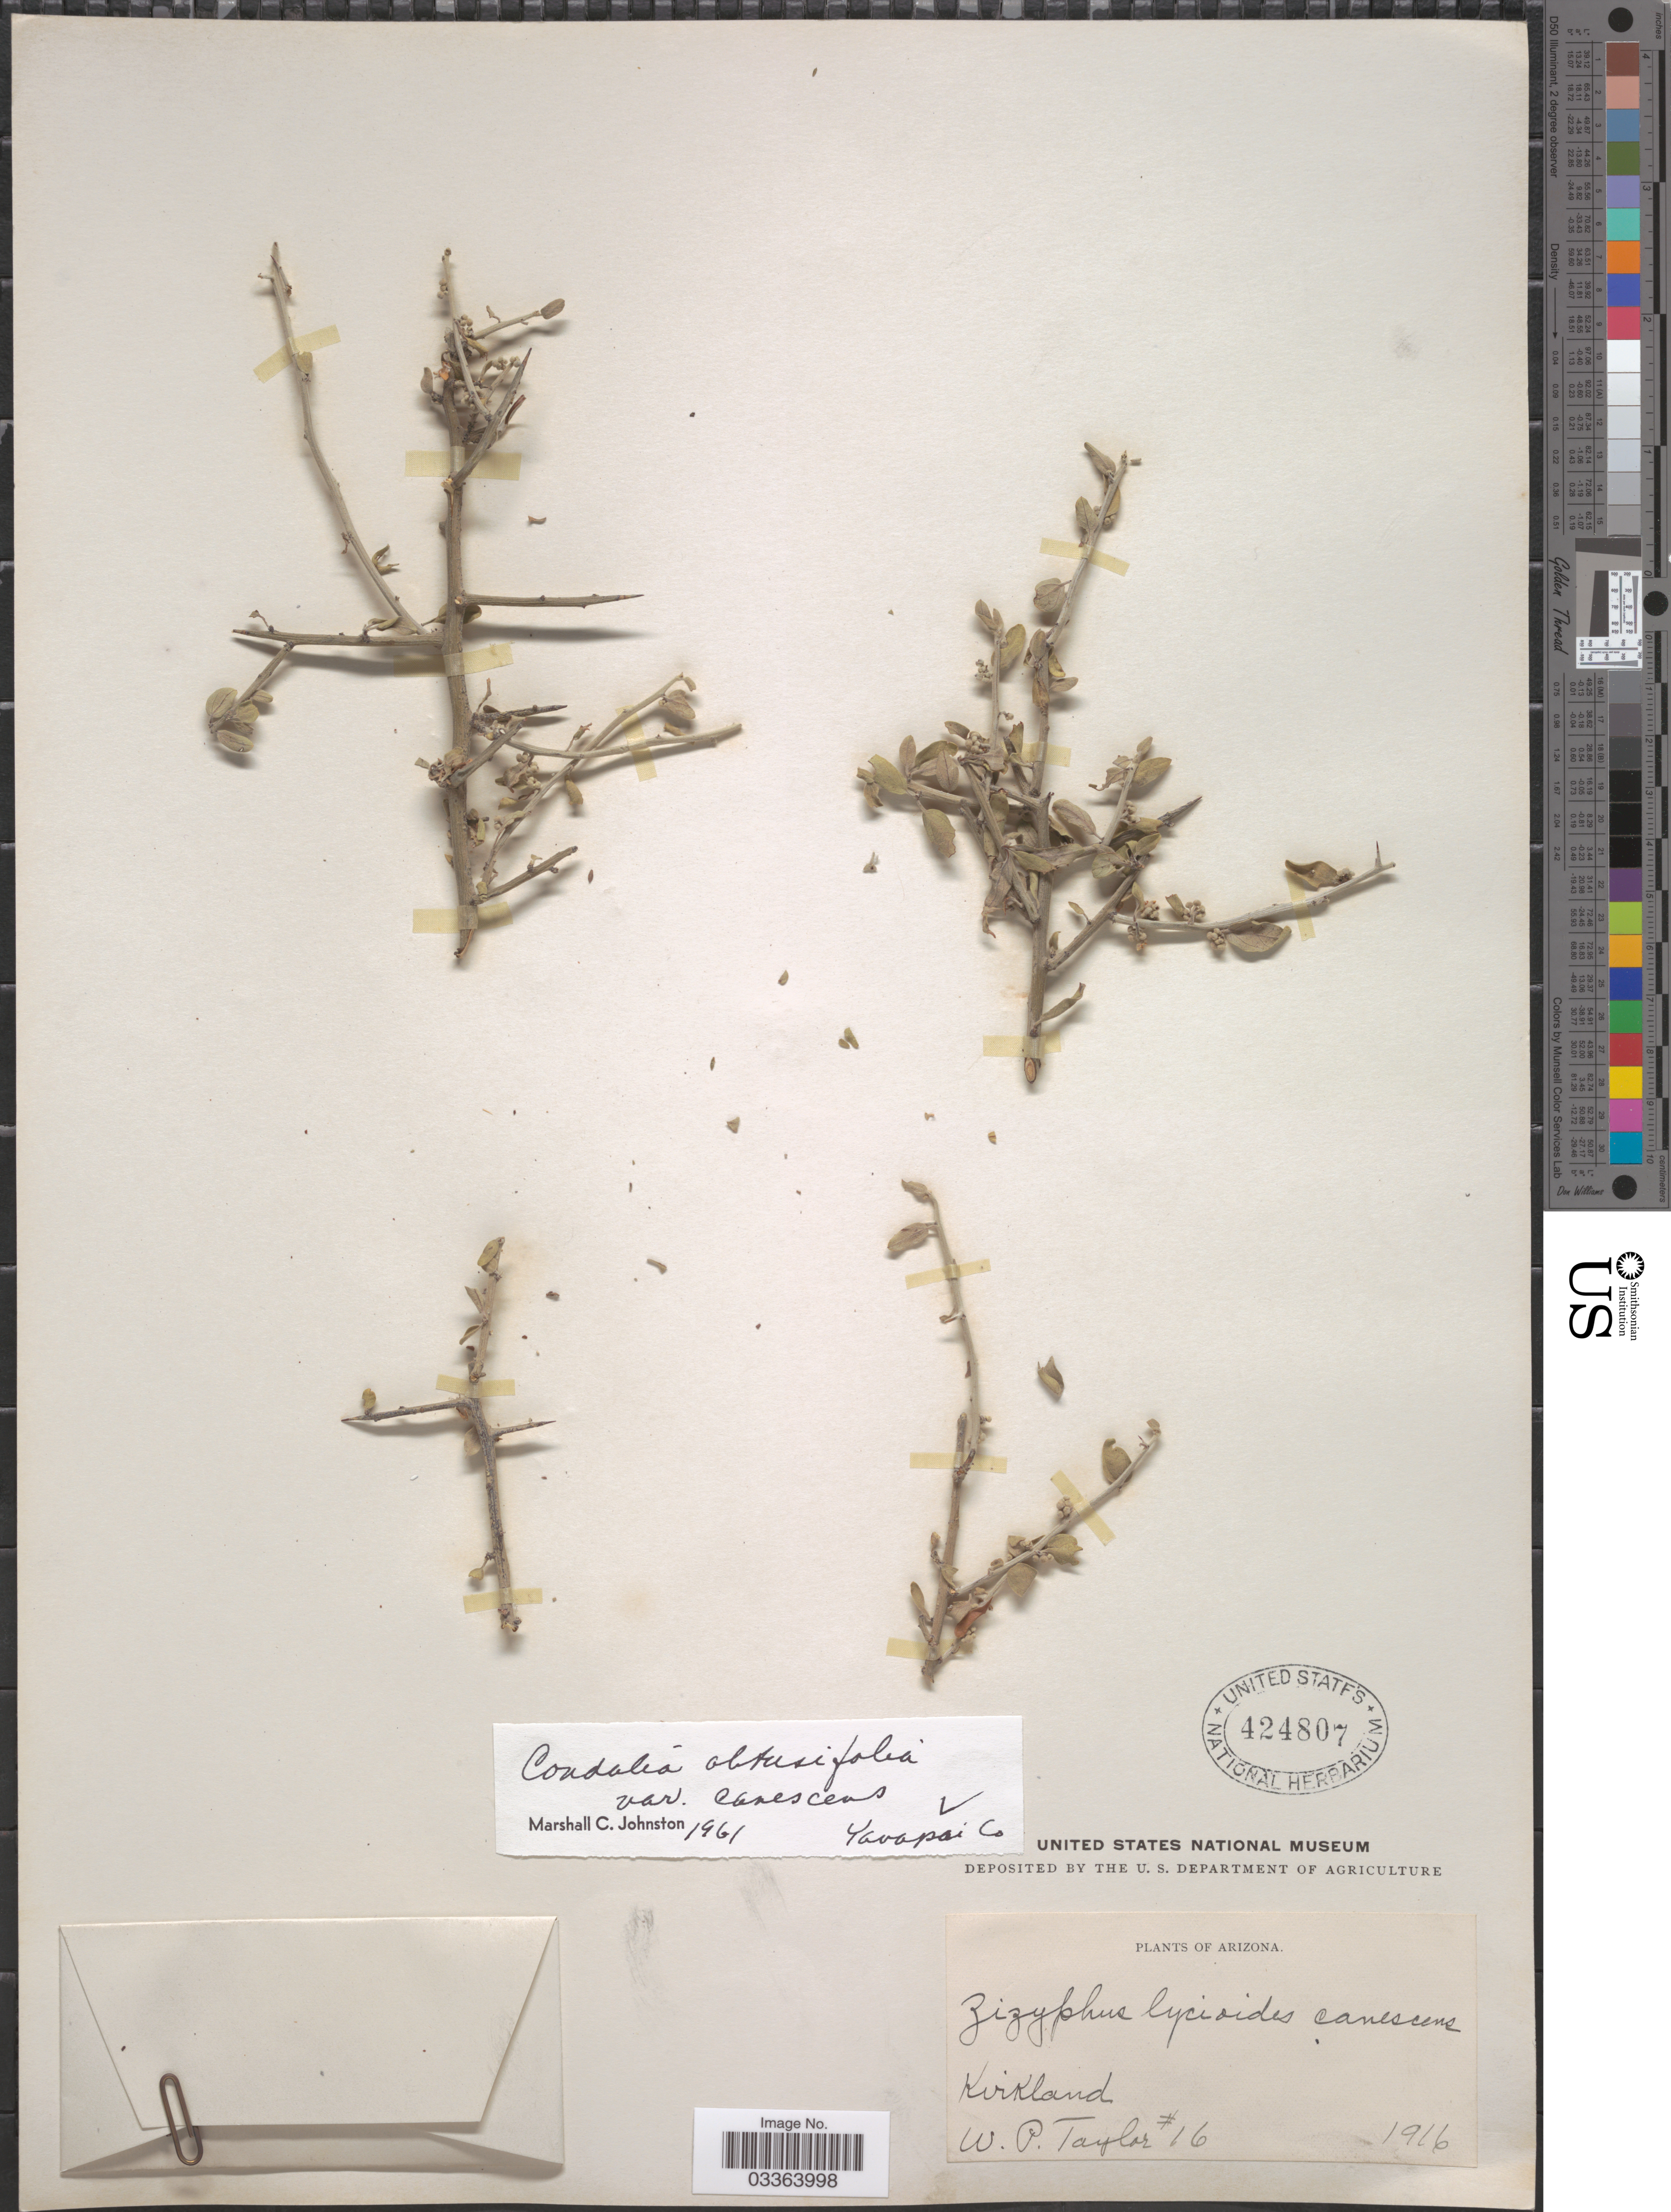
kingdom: Plantae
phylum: Tracheophyta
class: Magnoliopsida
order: Rosales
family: Rhamnaceae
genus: Sarcomphalus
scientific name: Sarcomphalus obtusifolius var. canescens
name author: (A. Gray) Hauenschild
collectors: W. P. Taylor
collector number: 16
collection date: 1916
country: United States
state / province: Arizona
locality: Kirkland.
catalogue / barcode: US 424807